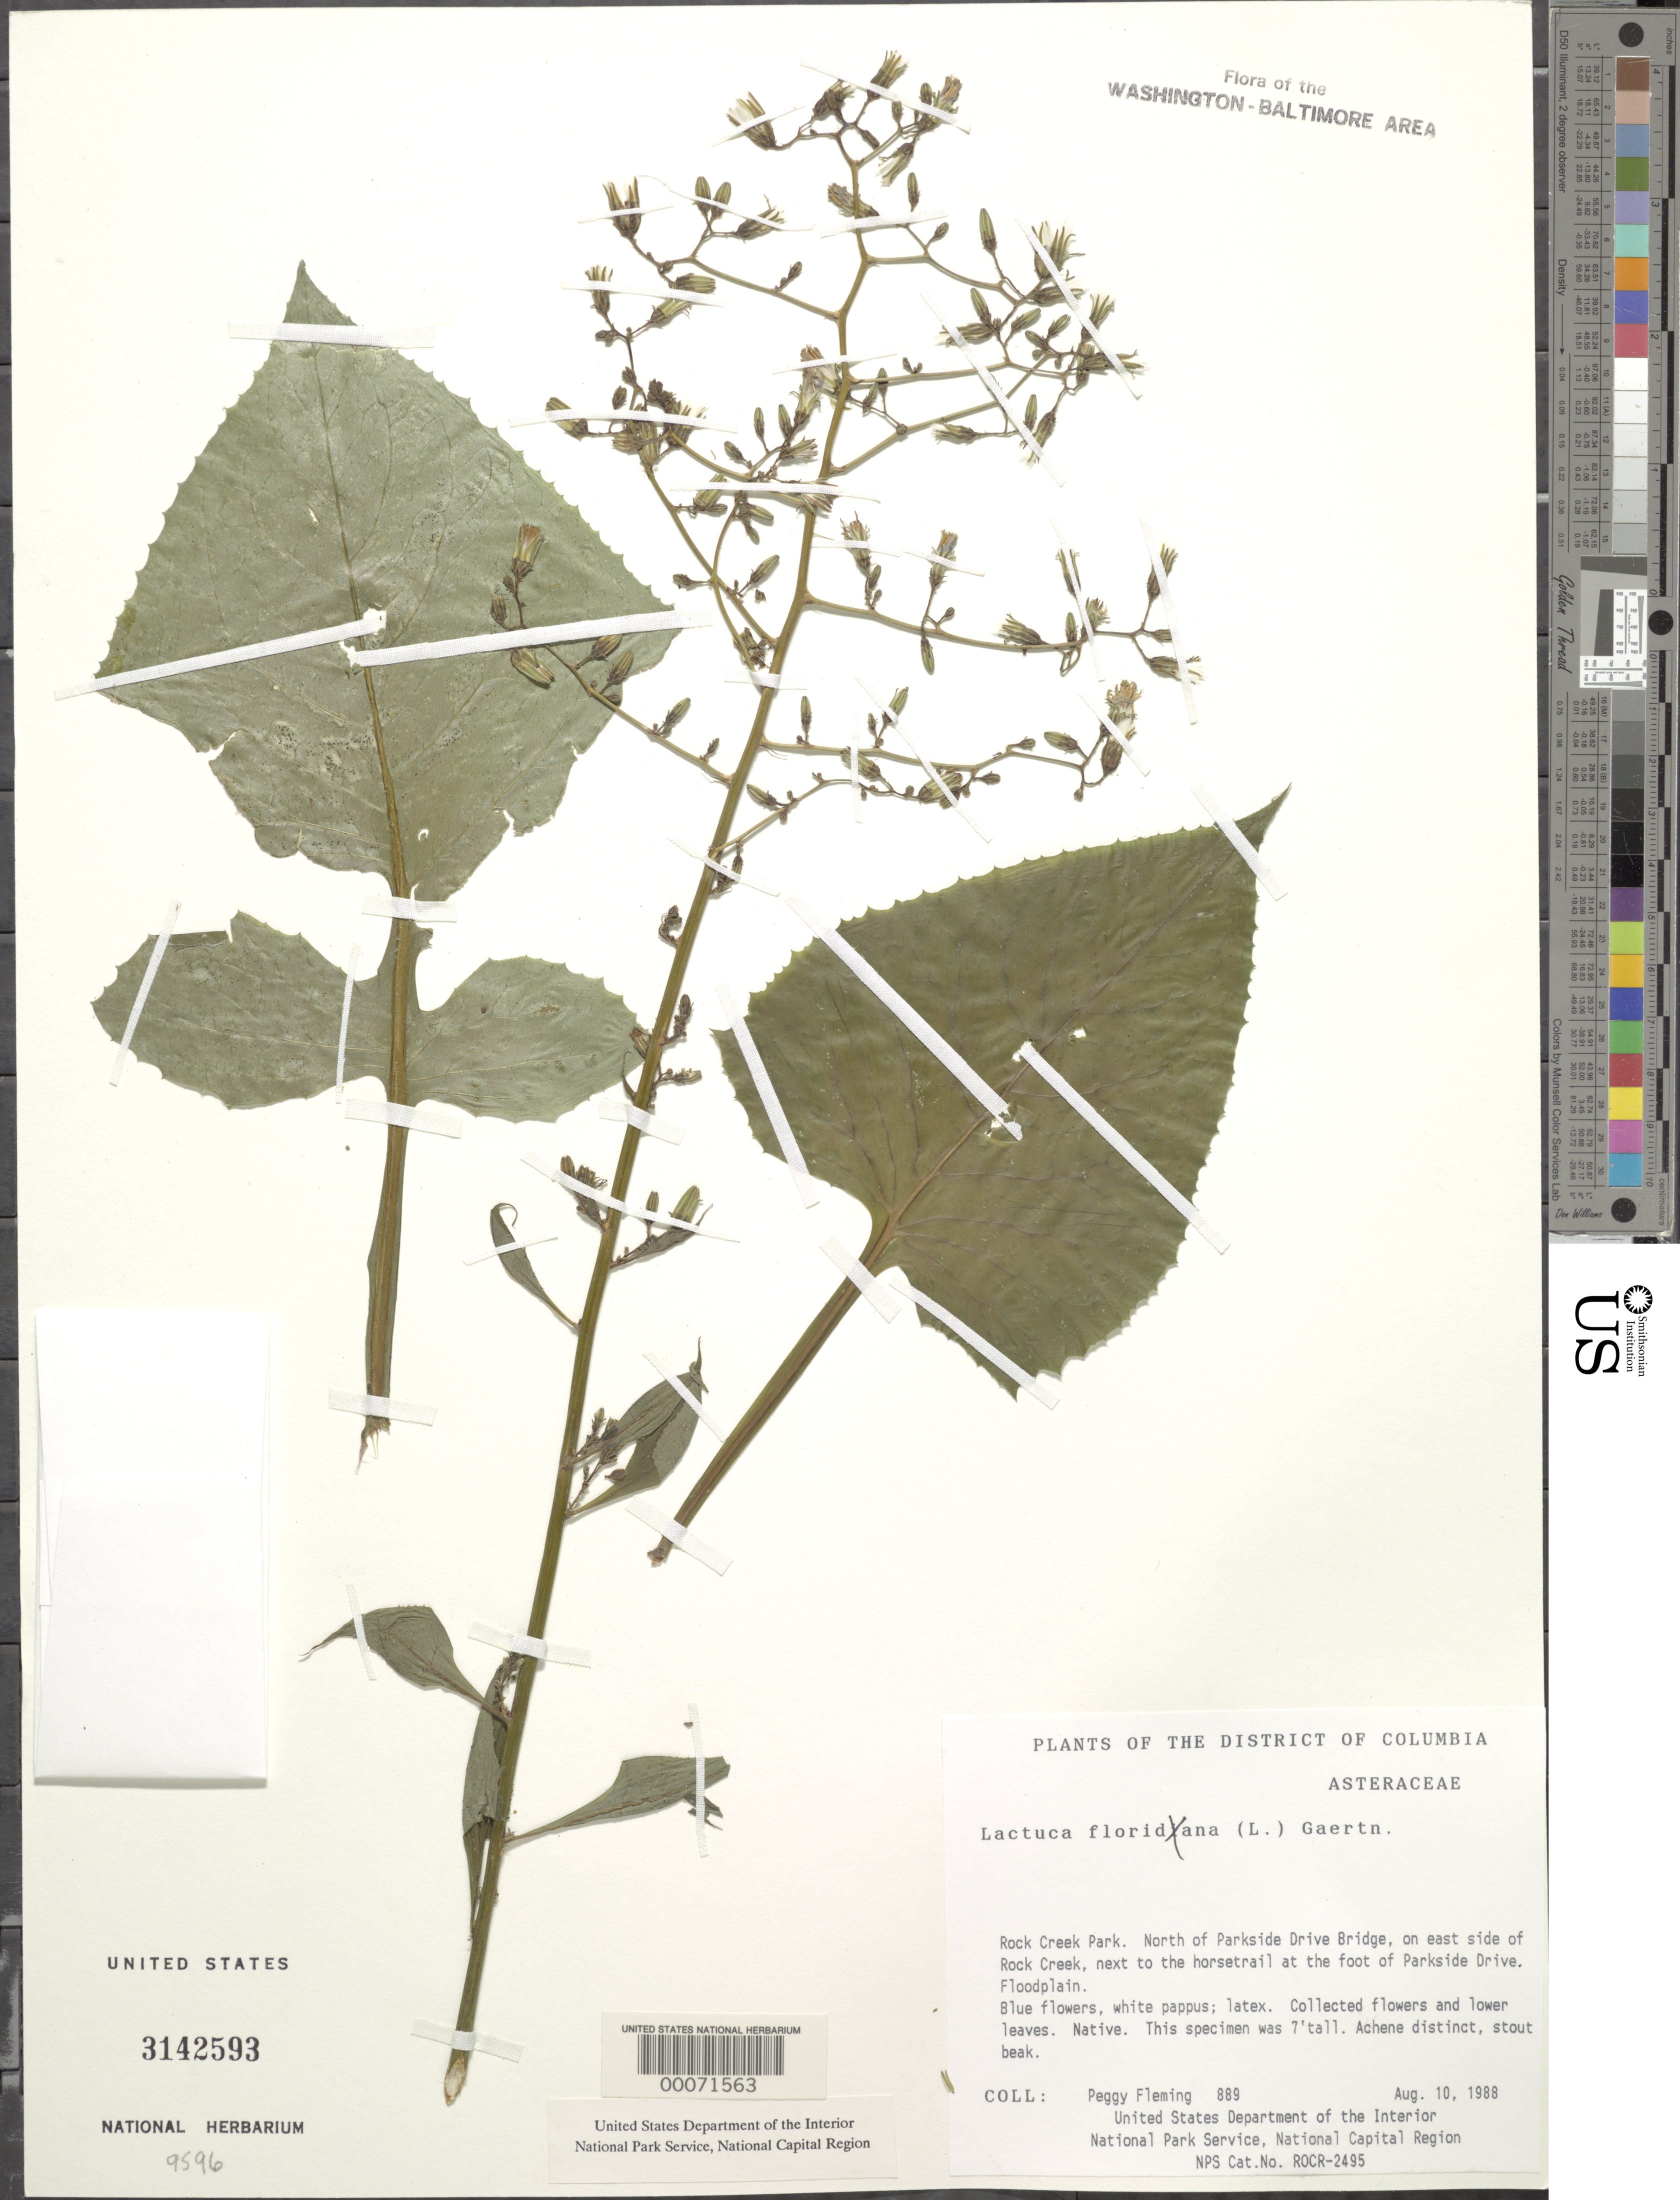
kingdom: Plantae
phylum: Tracheophyta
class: Magnoliopsida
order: Asterales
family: Asteraceae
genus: Lactuca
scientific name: Lactuca floridana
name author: (L.) Gaertn.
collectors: P. Fleming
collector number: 889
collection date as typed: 10 Aug 1988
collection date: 1988-08-10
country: United States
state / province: District of Columbia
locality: Rock Creek Park, N of Parkside Drive Bridge Rock Creek Park & vicinity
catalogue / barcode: US 3142593